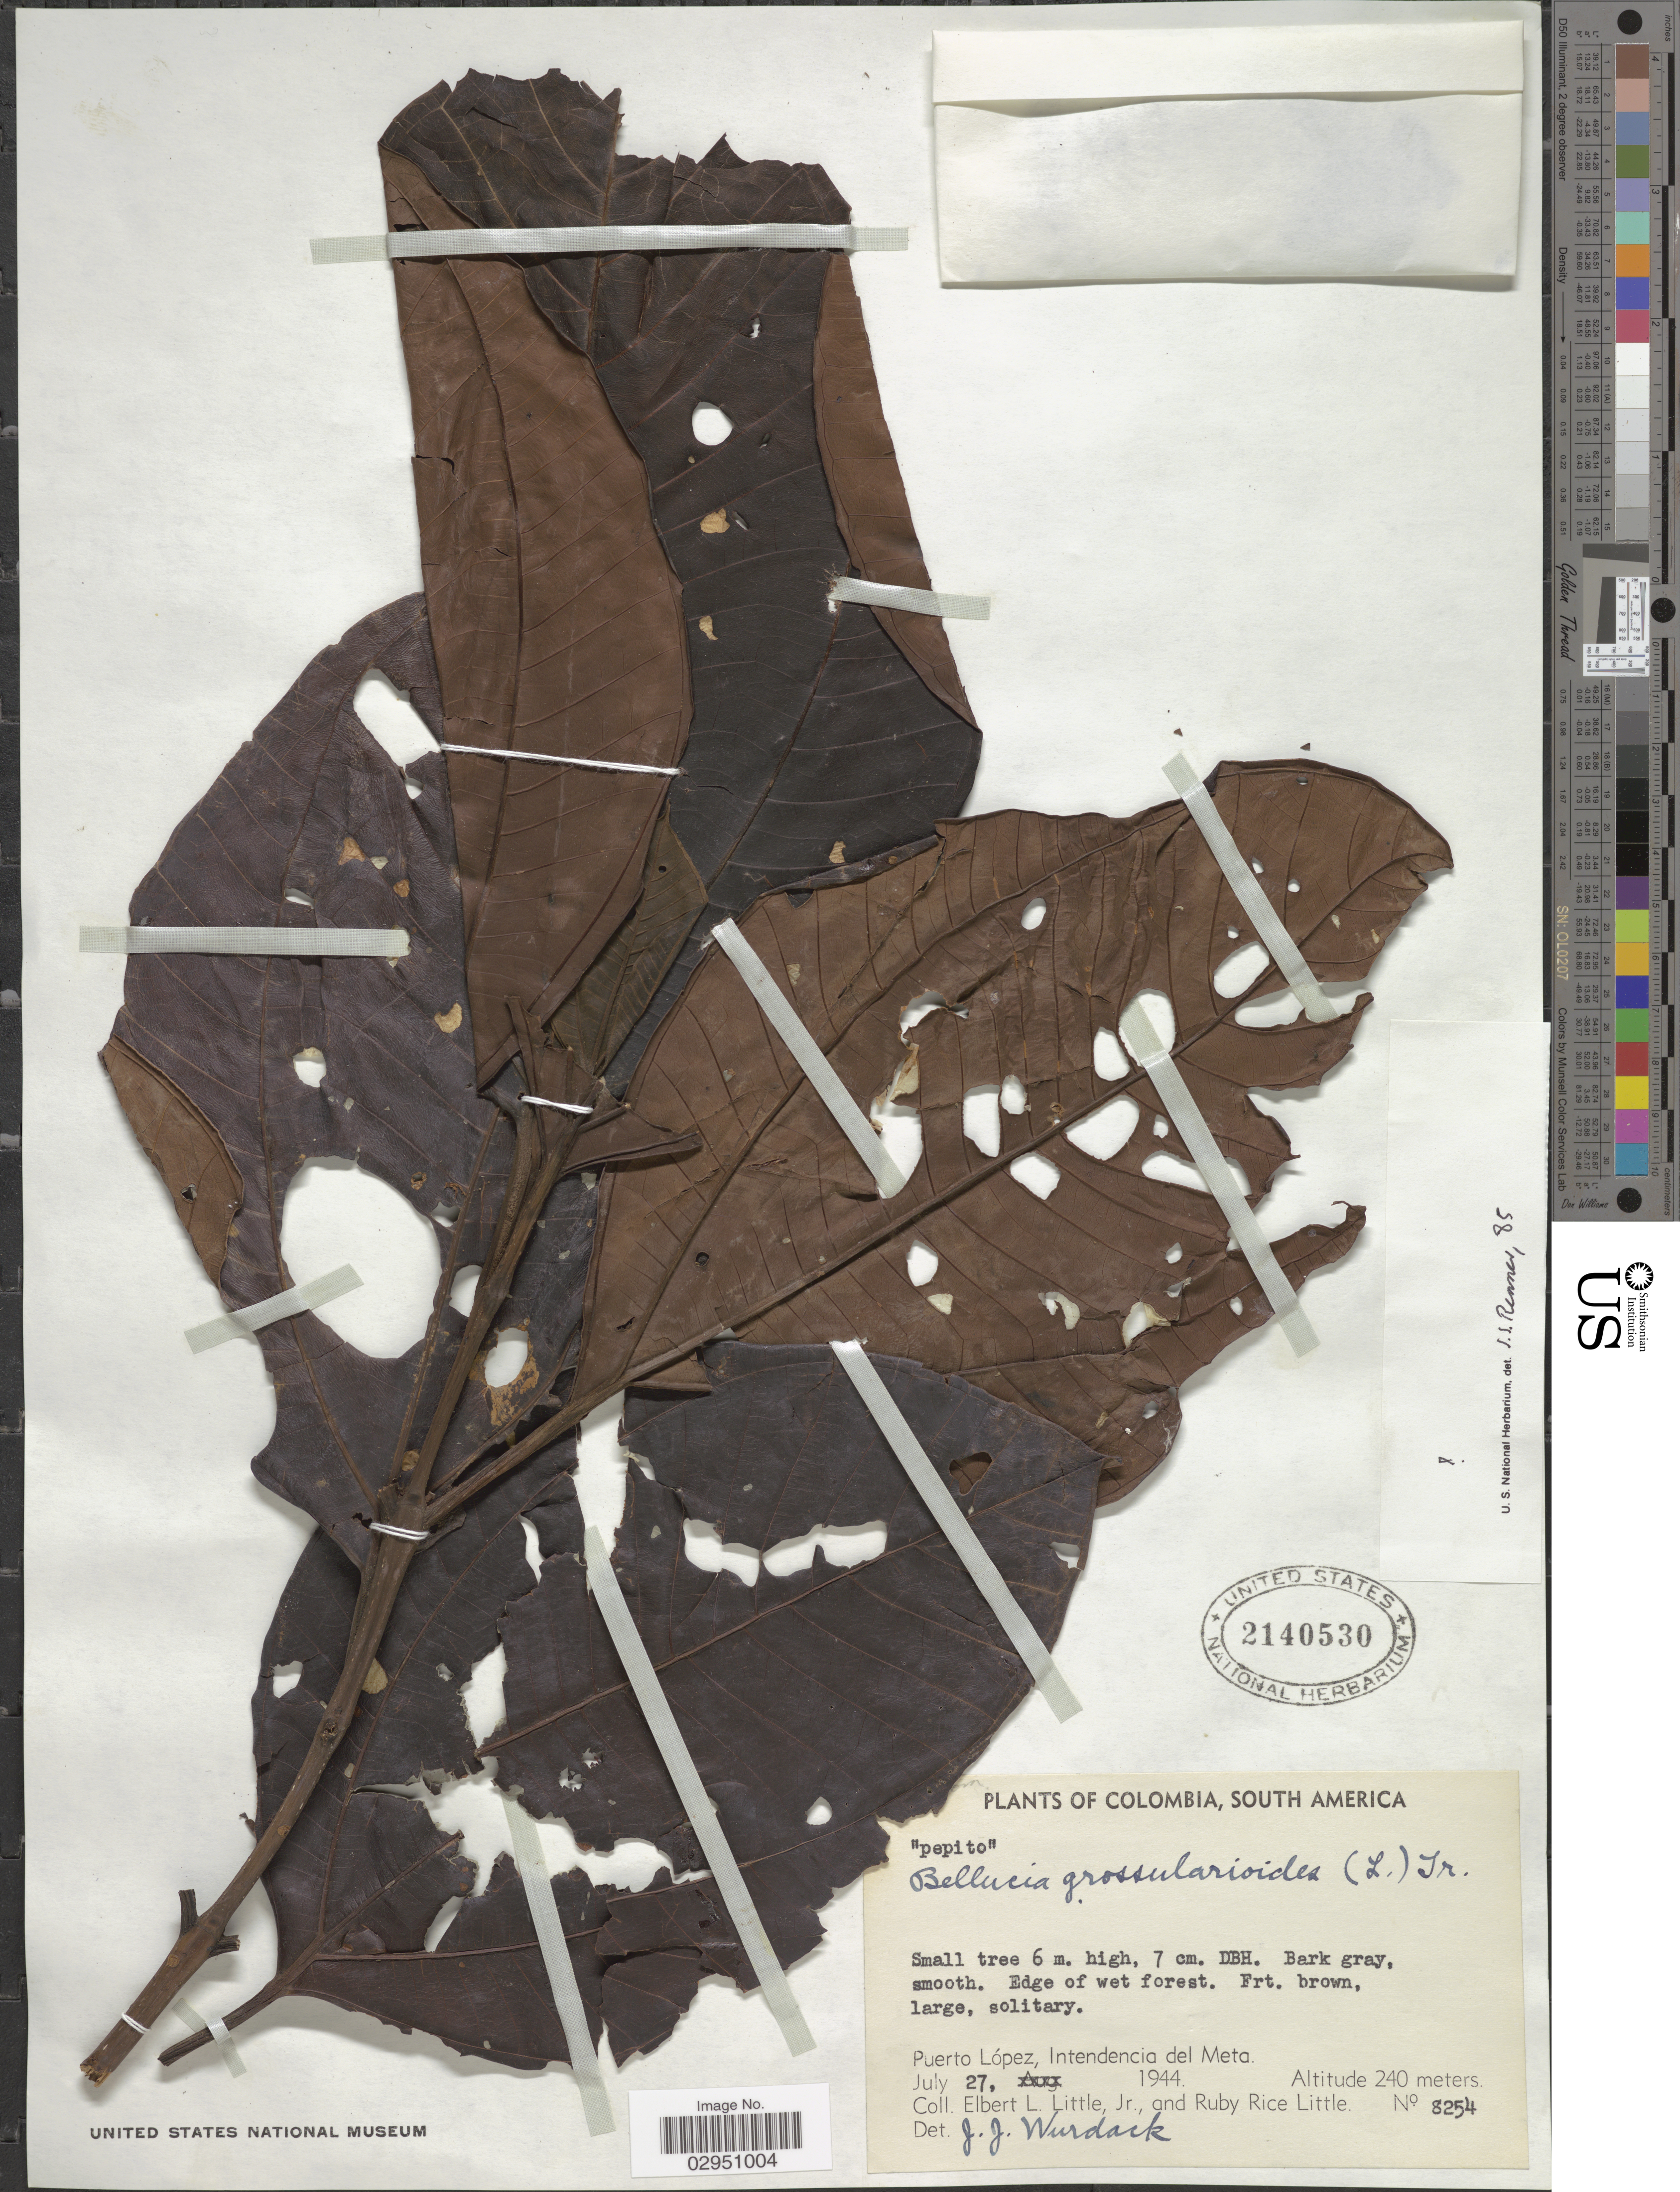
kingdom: Plantae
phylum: Tracheophyta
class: Magnoliopsida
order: Myrtales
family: Melastomataceae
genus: Bellucia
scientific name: Bellucia grossularioides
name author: (L.) Triana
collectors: E. L. Little & R. Little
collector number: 8254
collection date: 1944-07-27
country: Colombia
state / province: Meta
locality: Puerto López, Intendencia del Meta.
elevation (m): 240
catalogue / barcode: US 2140530